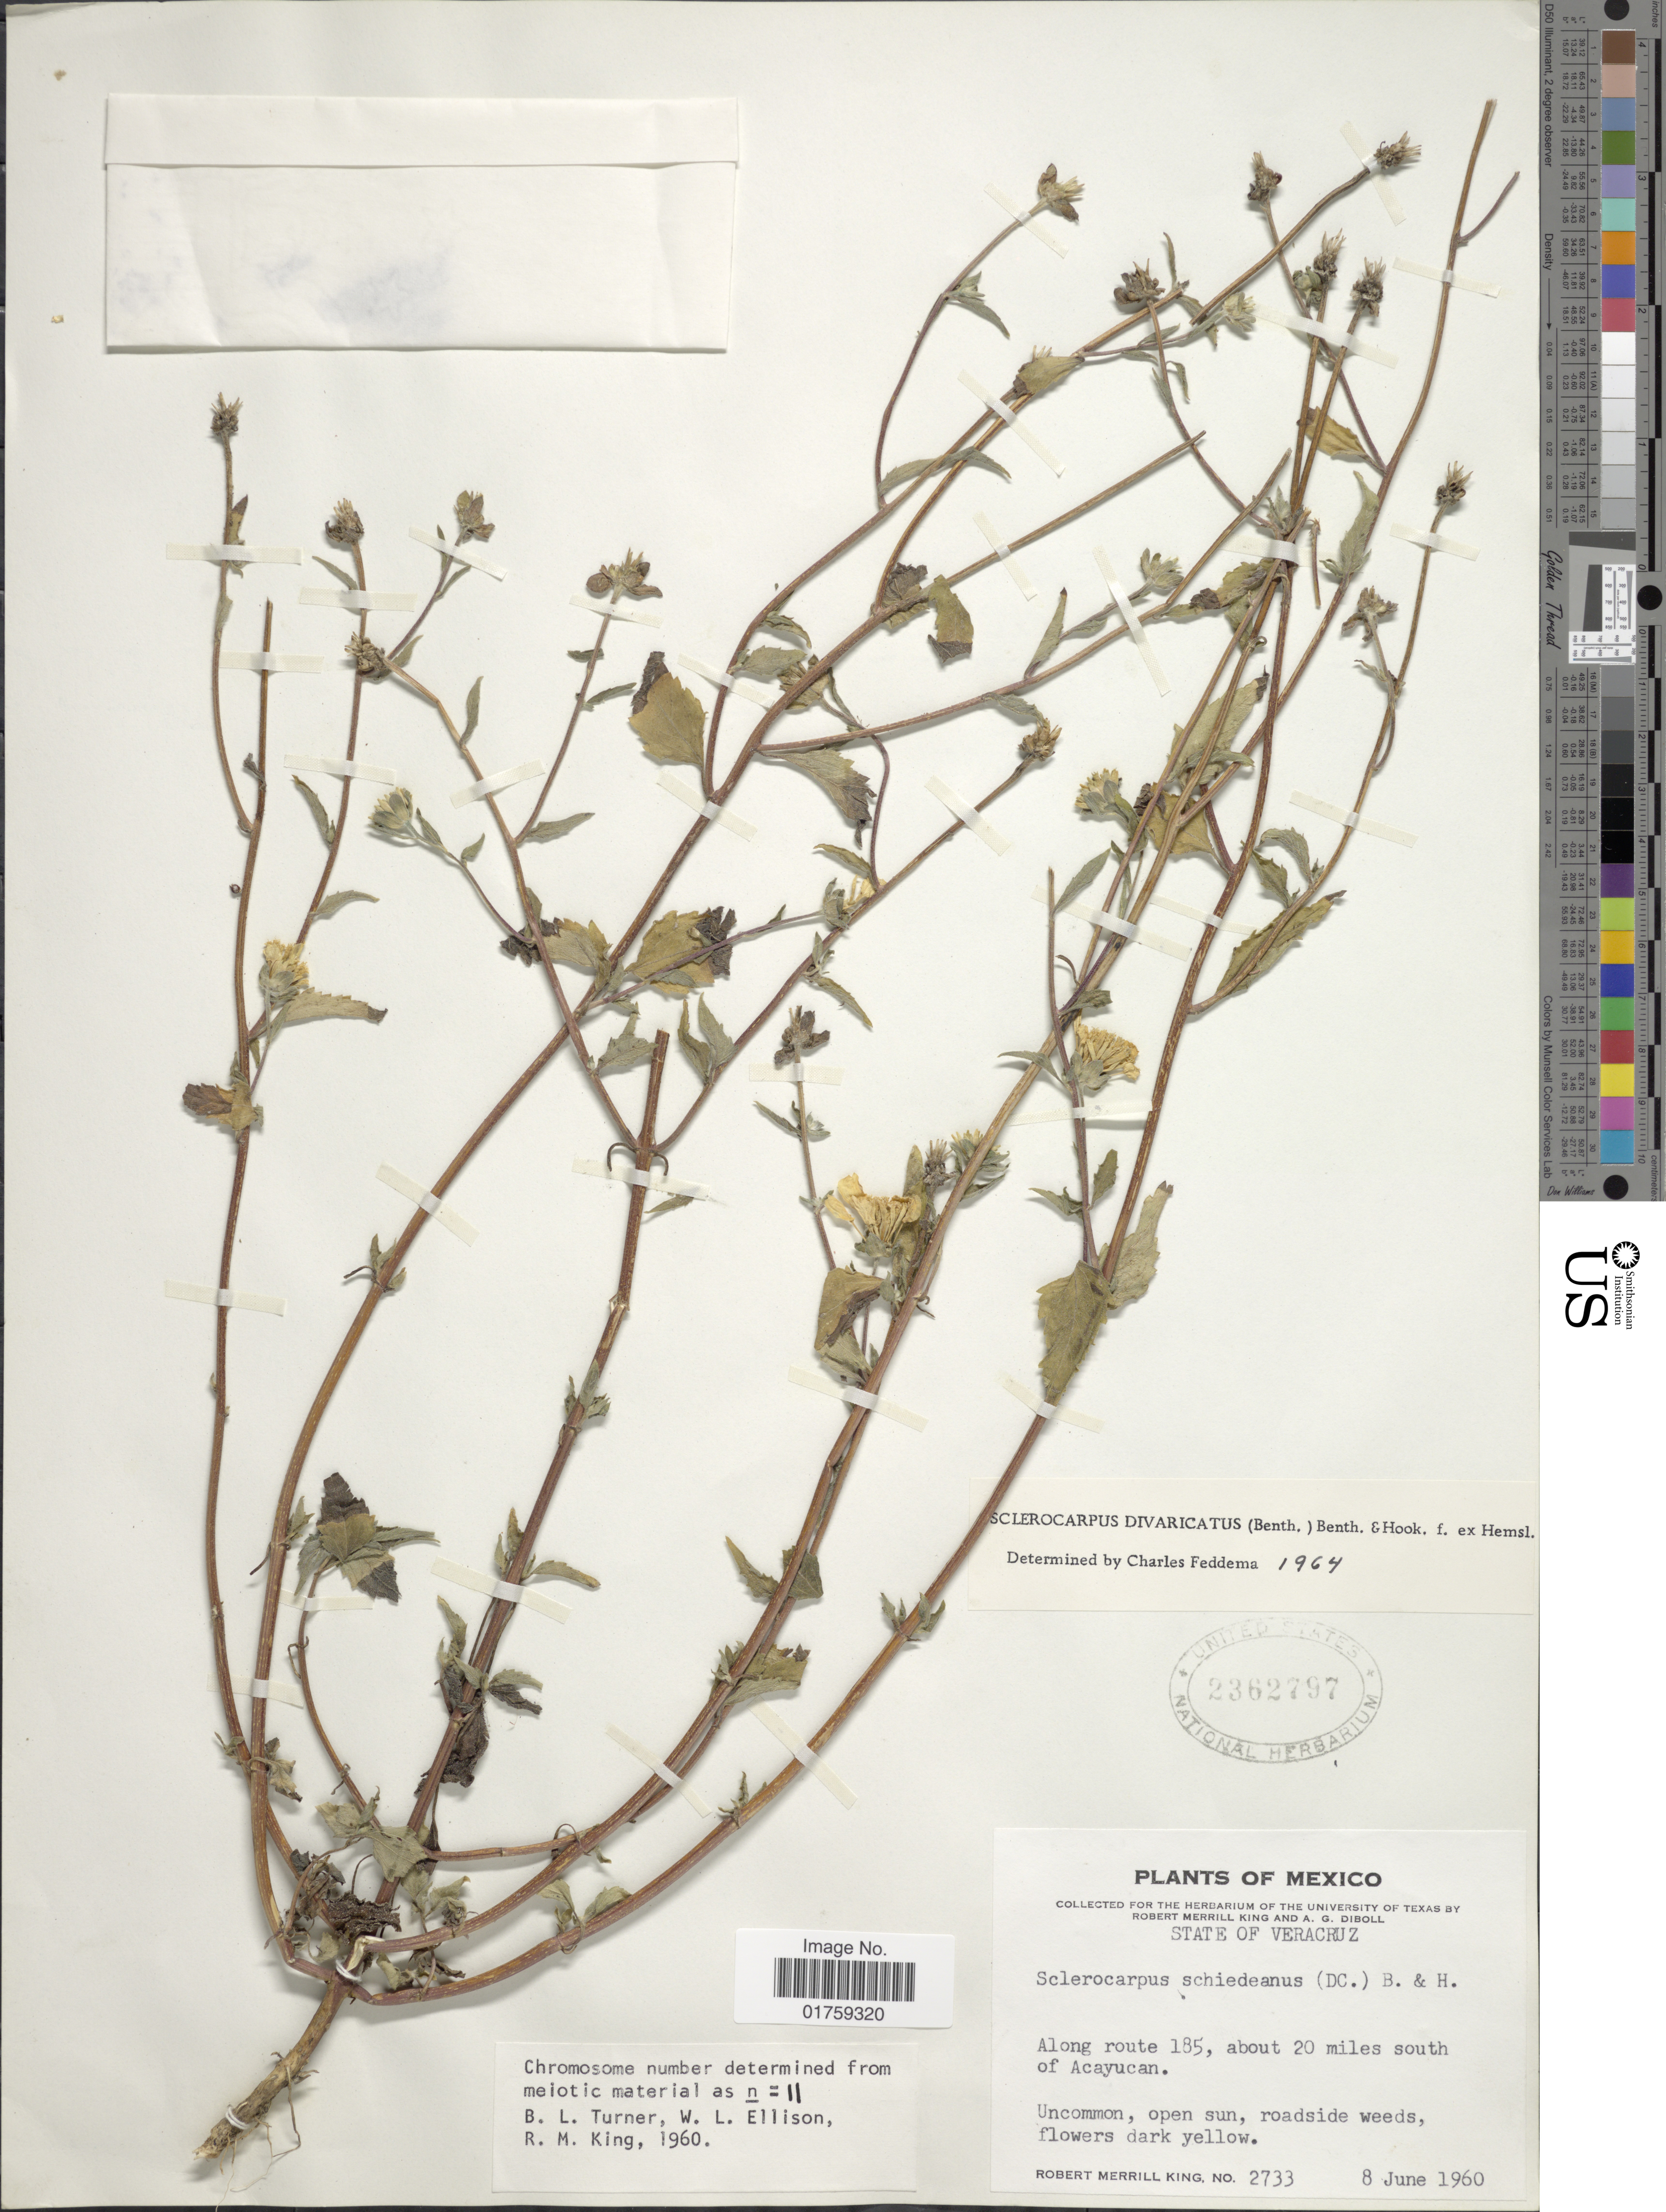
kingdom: Plantae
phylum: Tracheophyta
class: Magnoliopsida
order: Asterales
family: Asteraceae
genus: Sclerocarpus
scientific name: Sclerocarpus divaricatus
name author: (Benth.) Benth. & Hook. f. ex Hemsl.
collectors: R. M. King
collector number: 2733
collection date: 1960-06-08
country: Mexico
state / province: Veracruz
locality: State of Veracruz Llave. Along route 185, about 20 miles south of Acayucan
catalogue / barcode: US 2362797